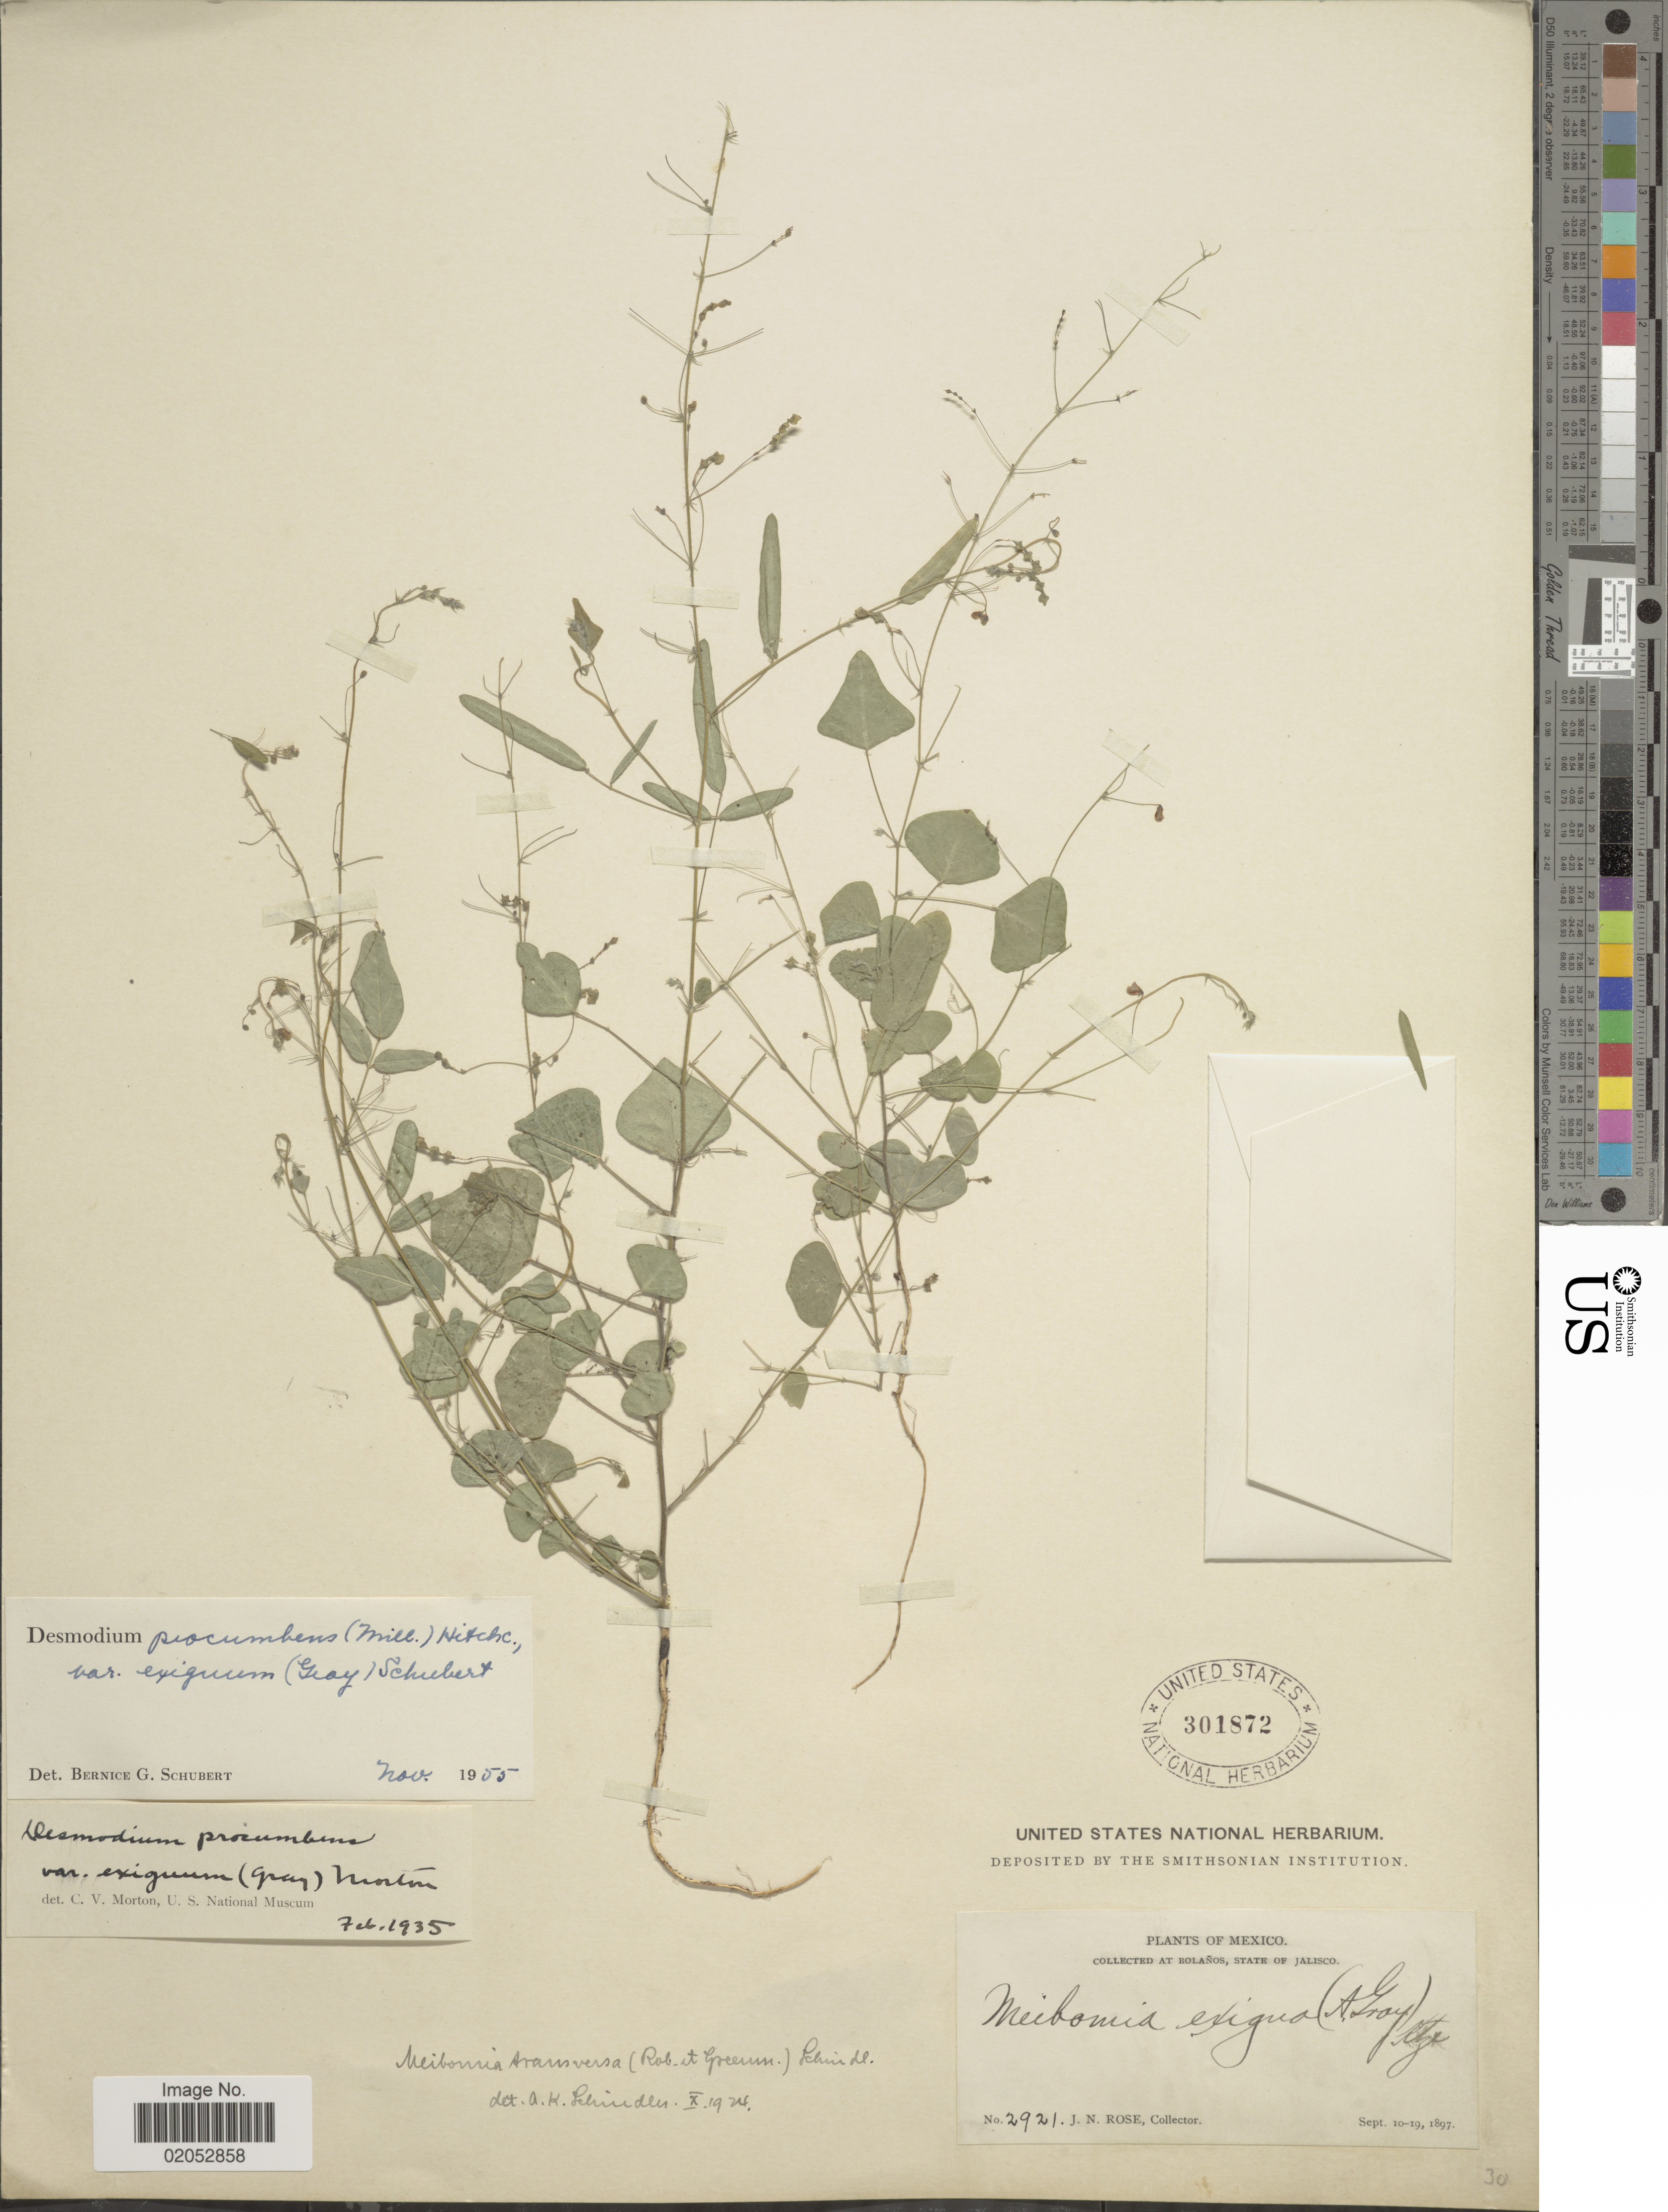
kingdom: Plantae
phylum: Tracheophyta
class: Magnoliopsida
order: Fabales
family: Fabaceae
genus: Desmodium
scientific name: Desmodium procumbens var. exiguum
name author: (A. Gray) B.G. Schub.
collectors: J. N. Rose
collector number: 2921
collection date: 1897-09-10/1897-09-19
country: Mexico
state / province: Jalisco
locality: At Bolanos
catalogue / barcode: US 301872